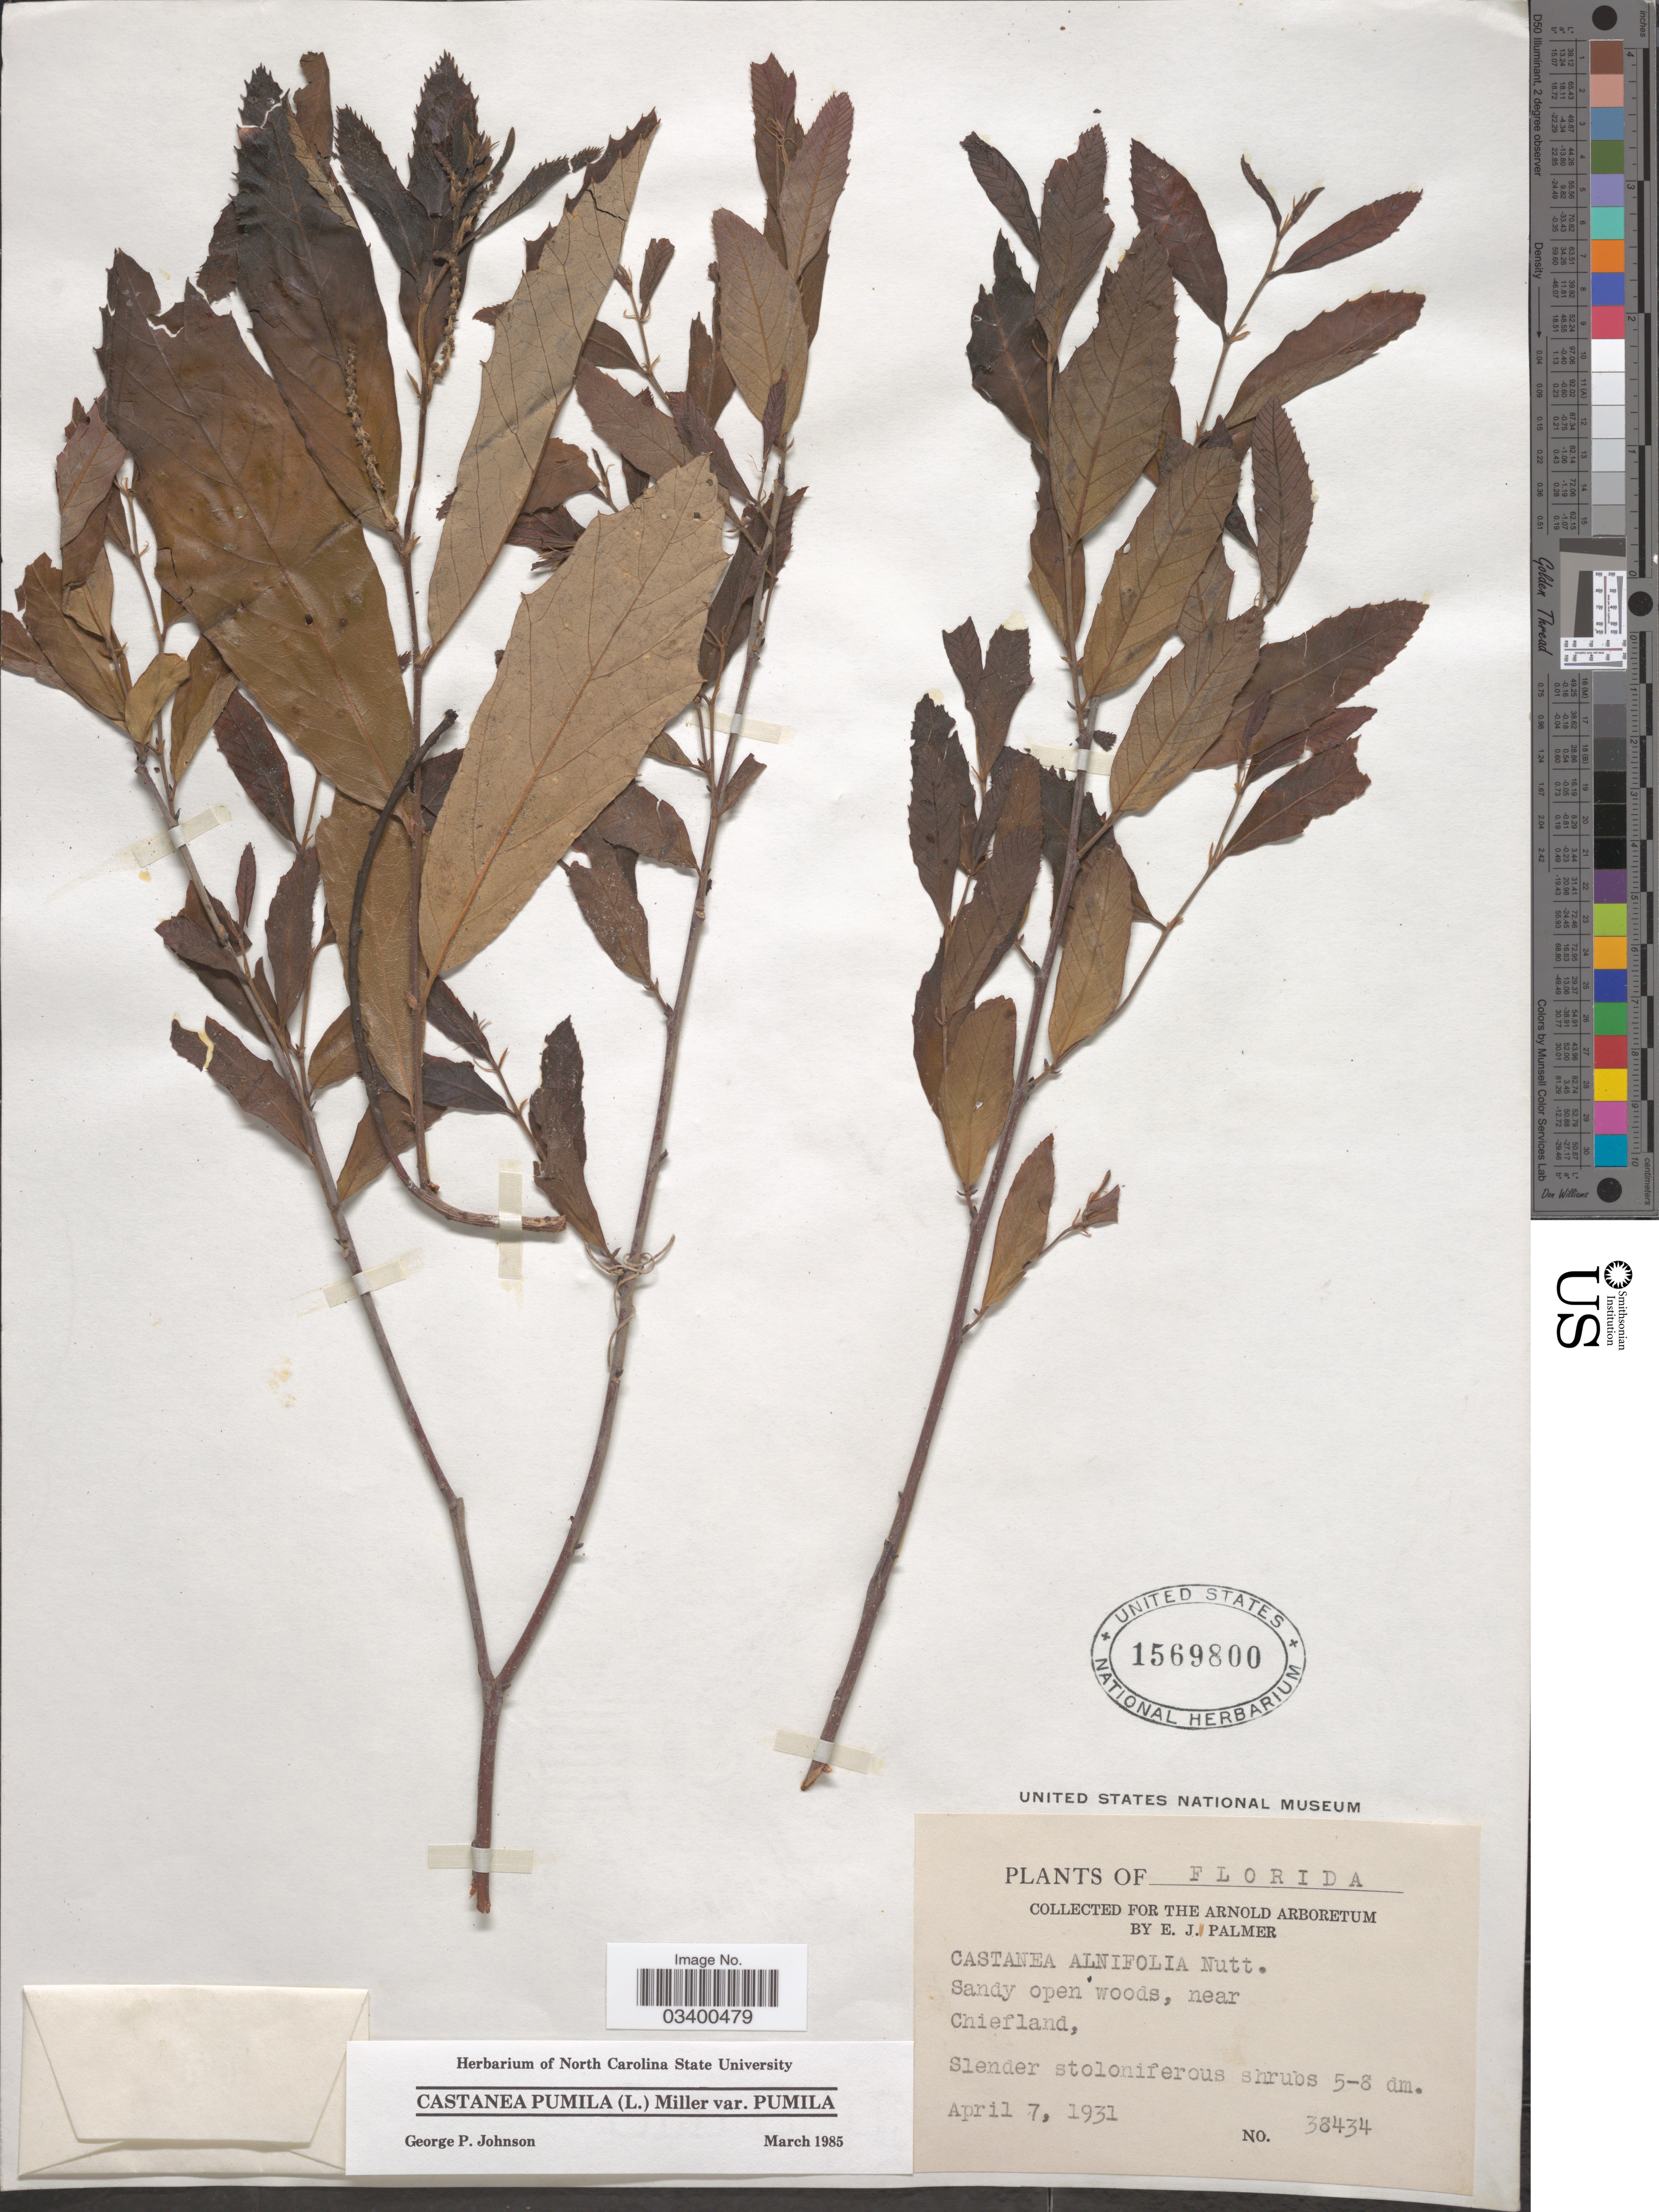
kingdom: Plantae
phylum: Tracheophyta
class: Magnoliopsida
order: Fagales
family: Fagaceae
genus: Castanea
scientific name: Castanea pumila var. pumila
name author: (L.) Mill.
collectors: E. J. Palmer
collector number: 38434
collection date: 1931-04-07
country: United States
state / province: Florida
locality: Near Chiefland.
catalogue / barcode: US 1569800